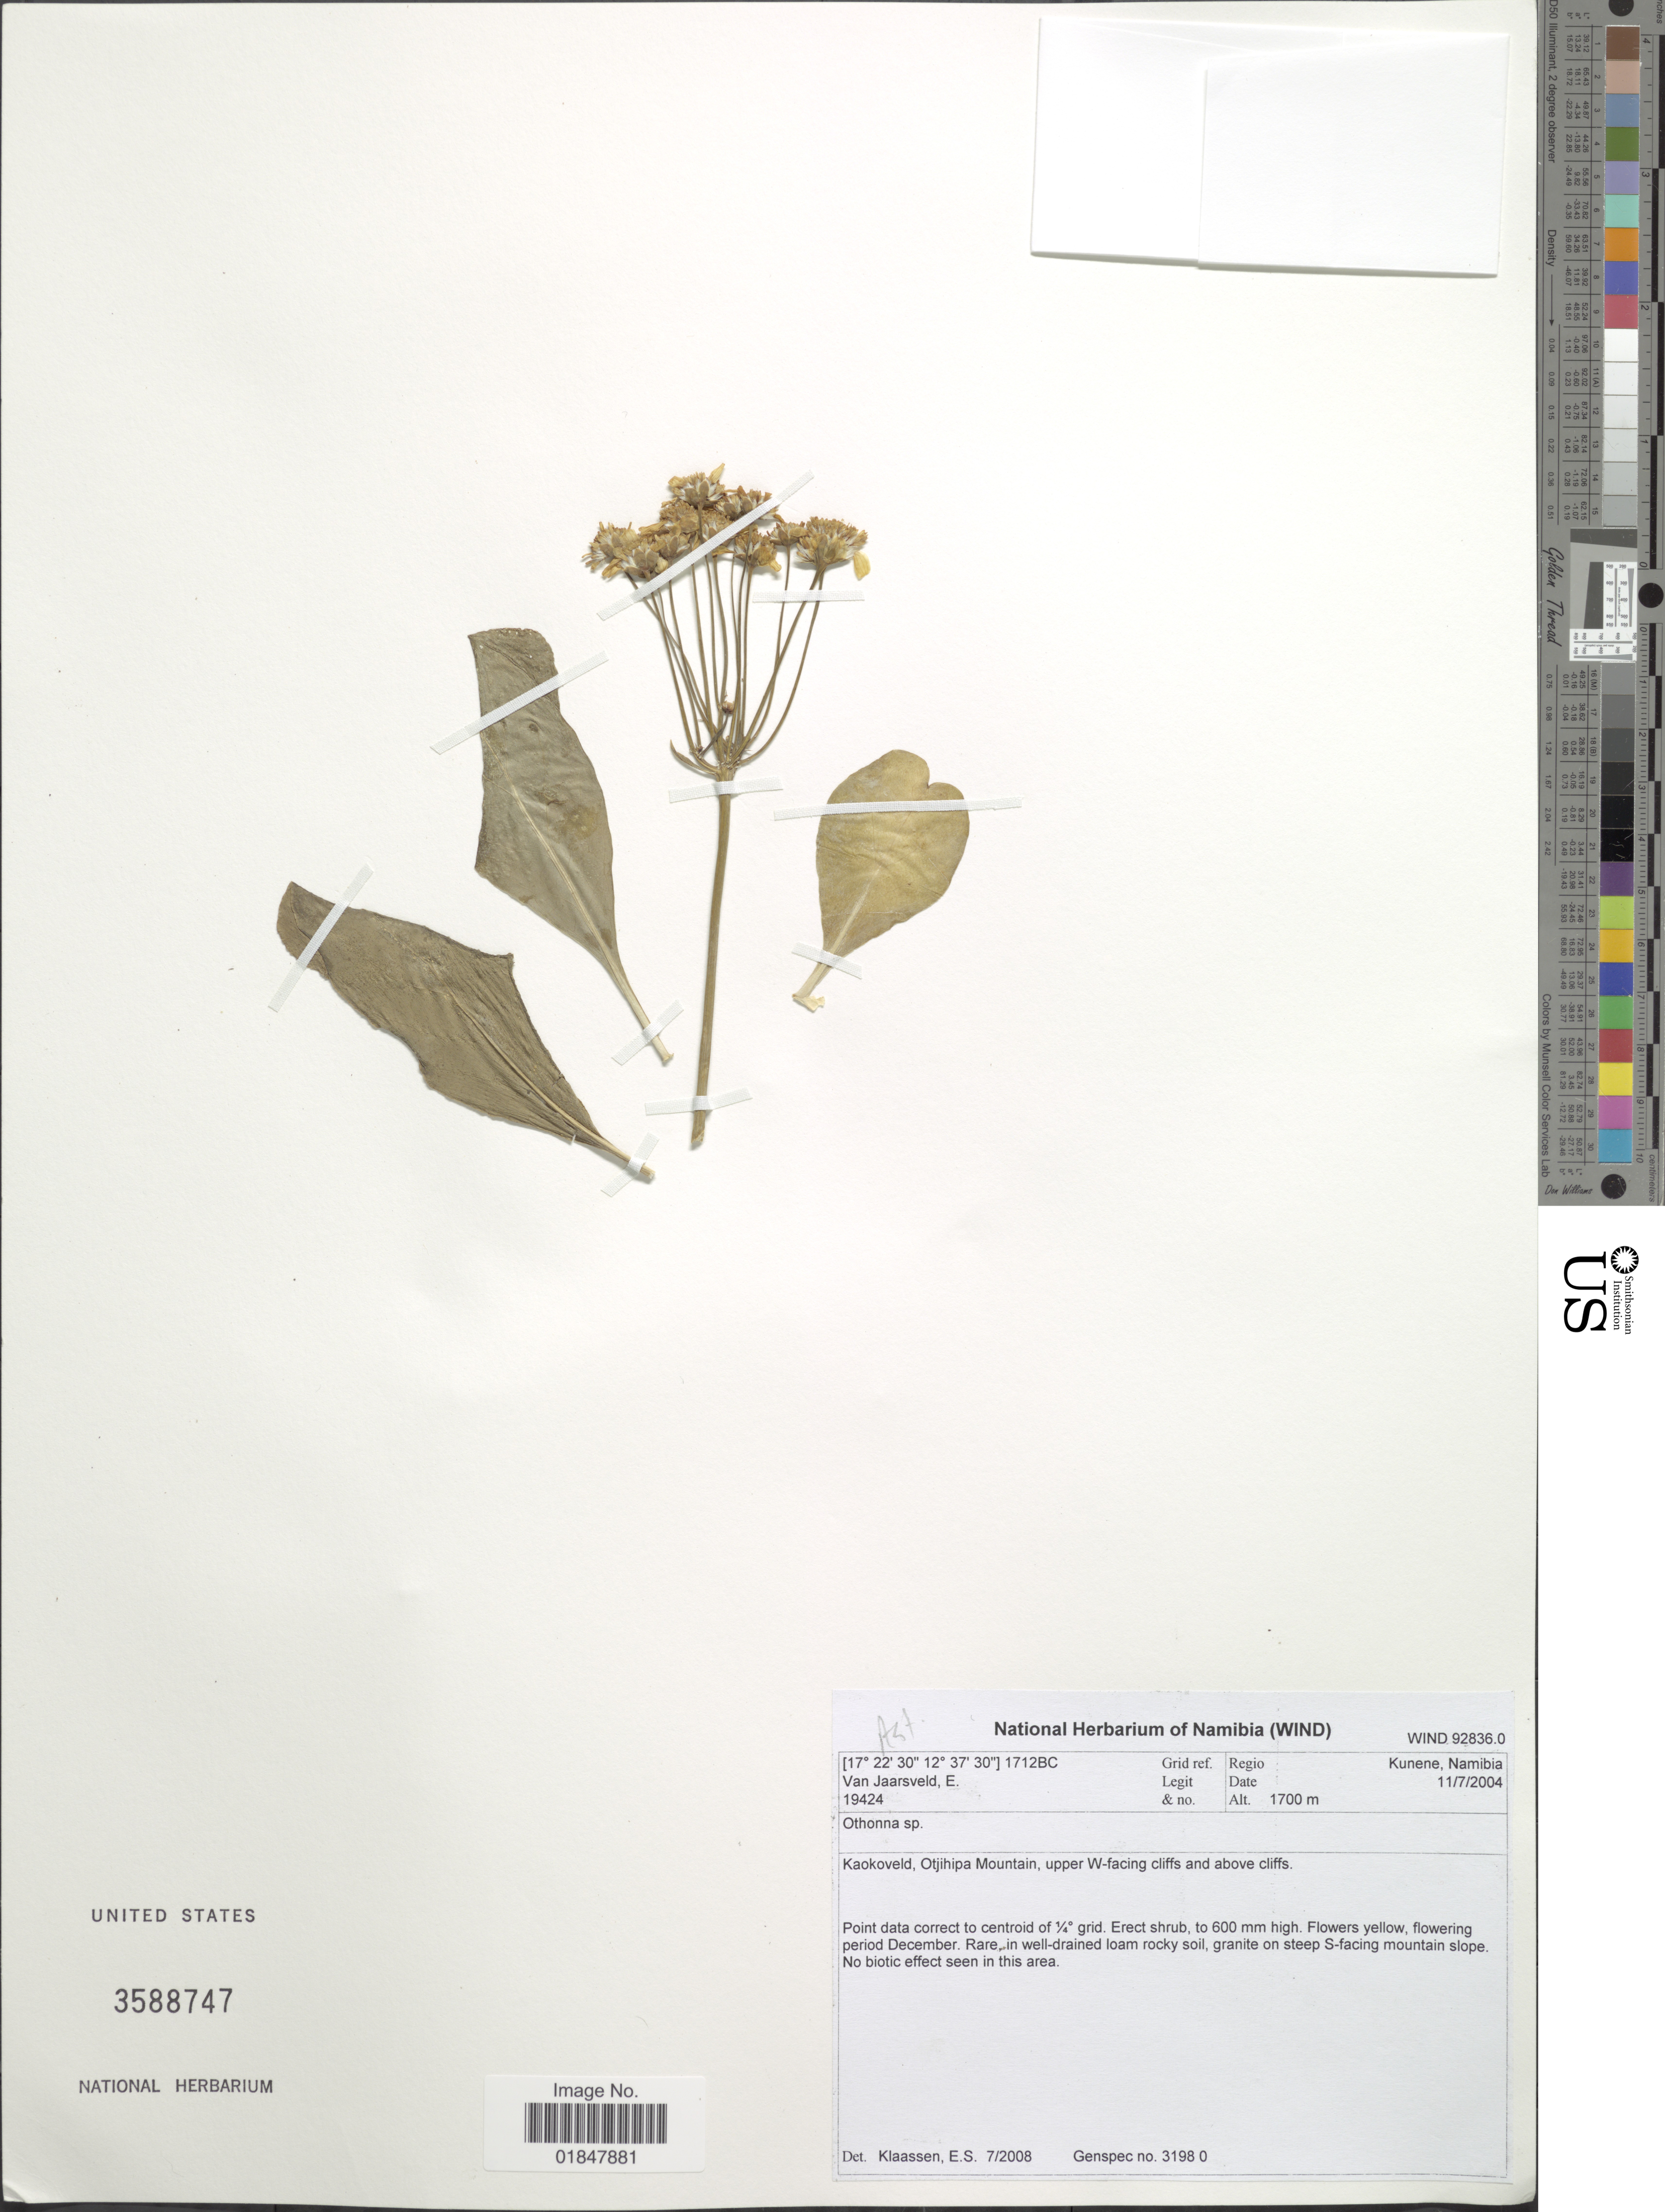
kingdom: Plantae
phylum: Tracheophyta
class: Magnoliopsida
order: Asterales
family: Asteraceae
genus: Othonna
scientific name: Othonna sp.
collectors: E. van Jaarsveld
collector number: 19424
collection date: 2004-07-11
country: Namibia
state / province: Kunene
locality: Kaokoveld, Otjihipa Mountain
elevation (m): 1700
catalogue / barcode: US 3588747